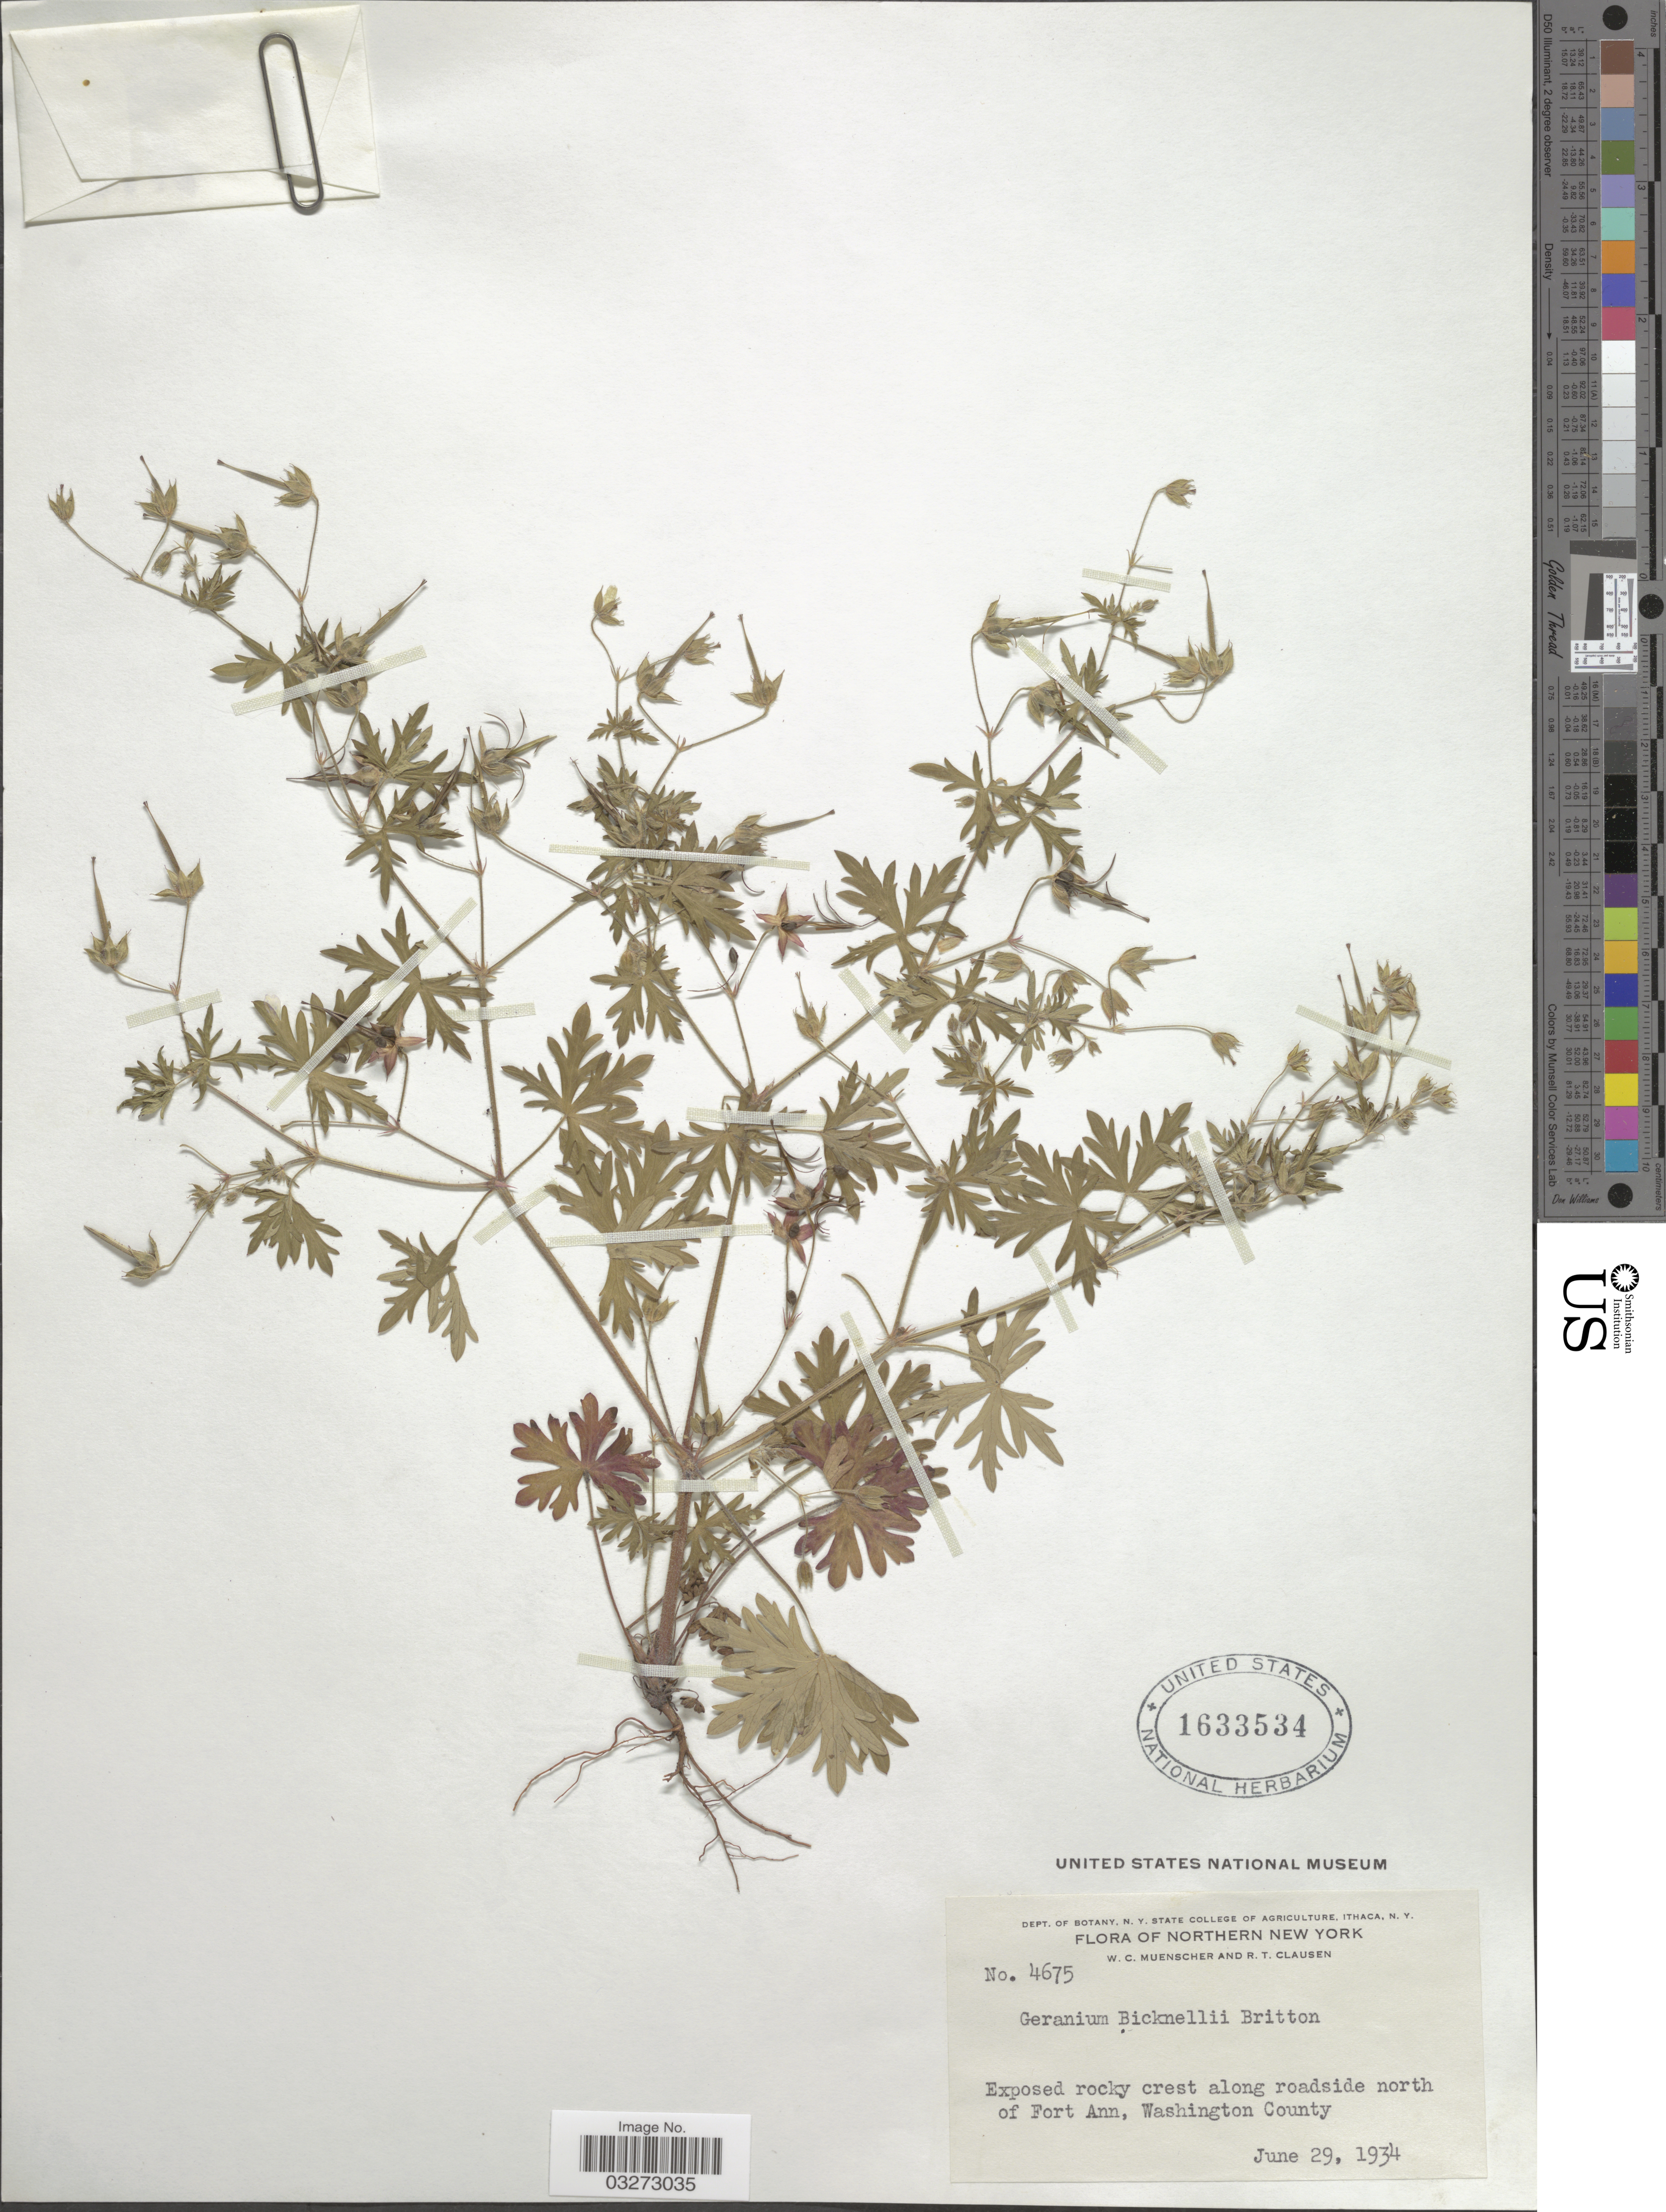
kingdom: Plantae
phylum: Tracheophyta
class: Magnoliopsida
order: Geraniales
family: Geraniaceae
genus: Geranium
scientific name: Geranium bicknellii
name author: Britton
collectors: W. Muenscher & R. T. Clausen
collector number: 4675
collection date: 1934-06-29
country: United States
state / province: New York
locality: Northern New York, Exposed rocky crest along roadside north of Fort Ann, Washington County.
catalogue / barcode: US 1633534